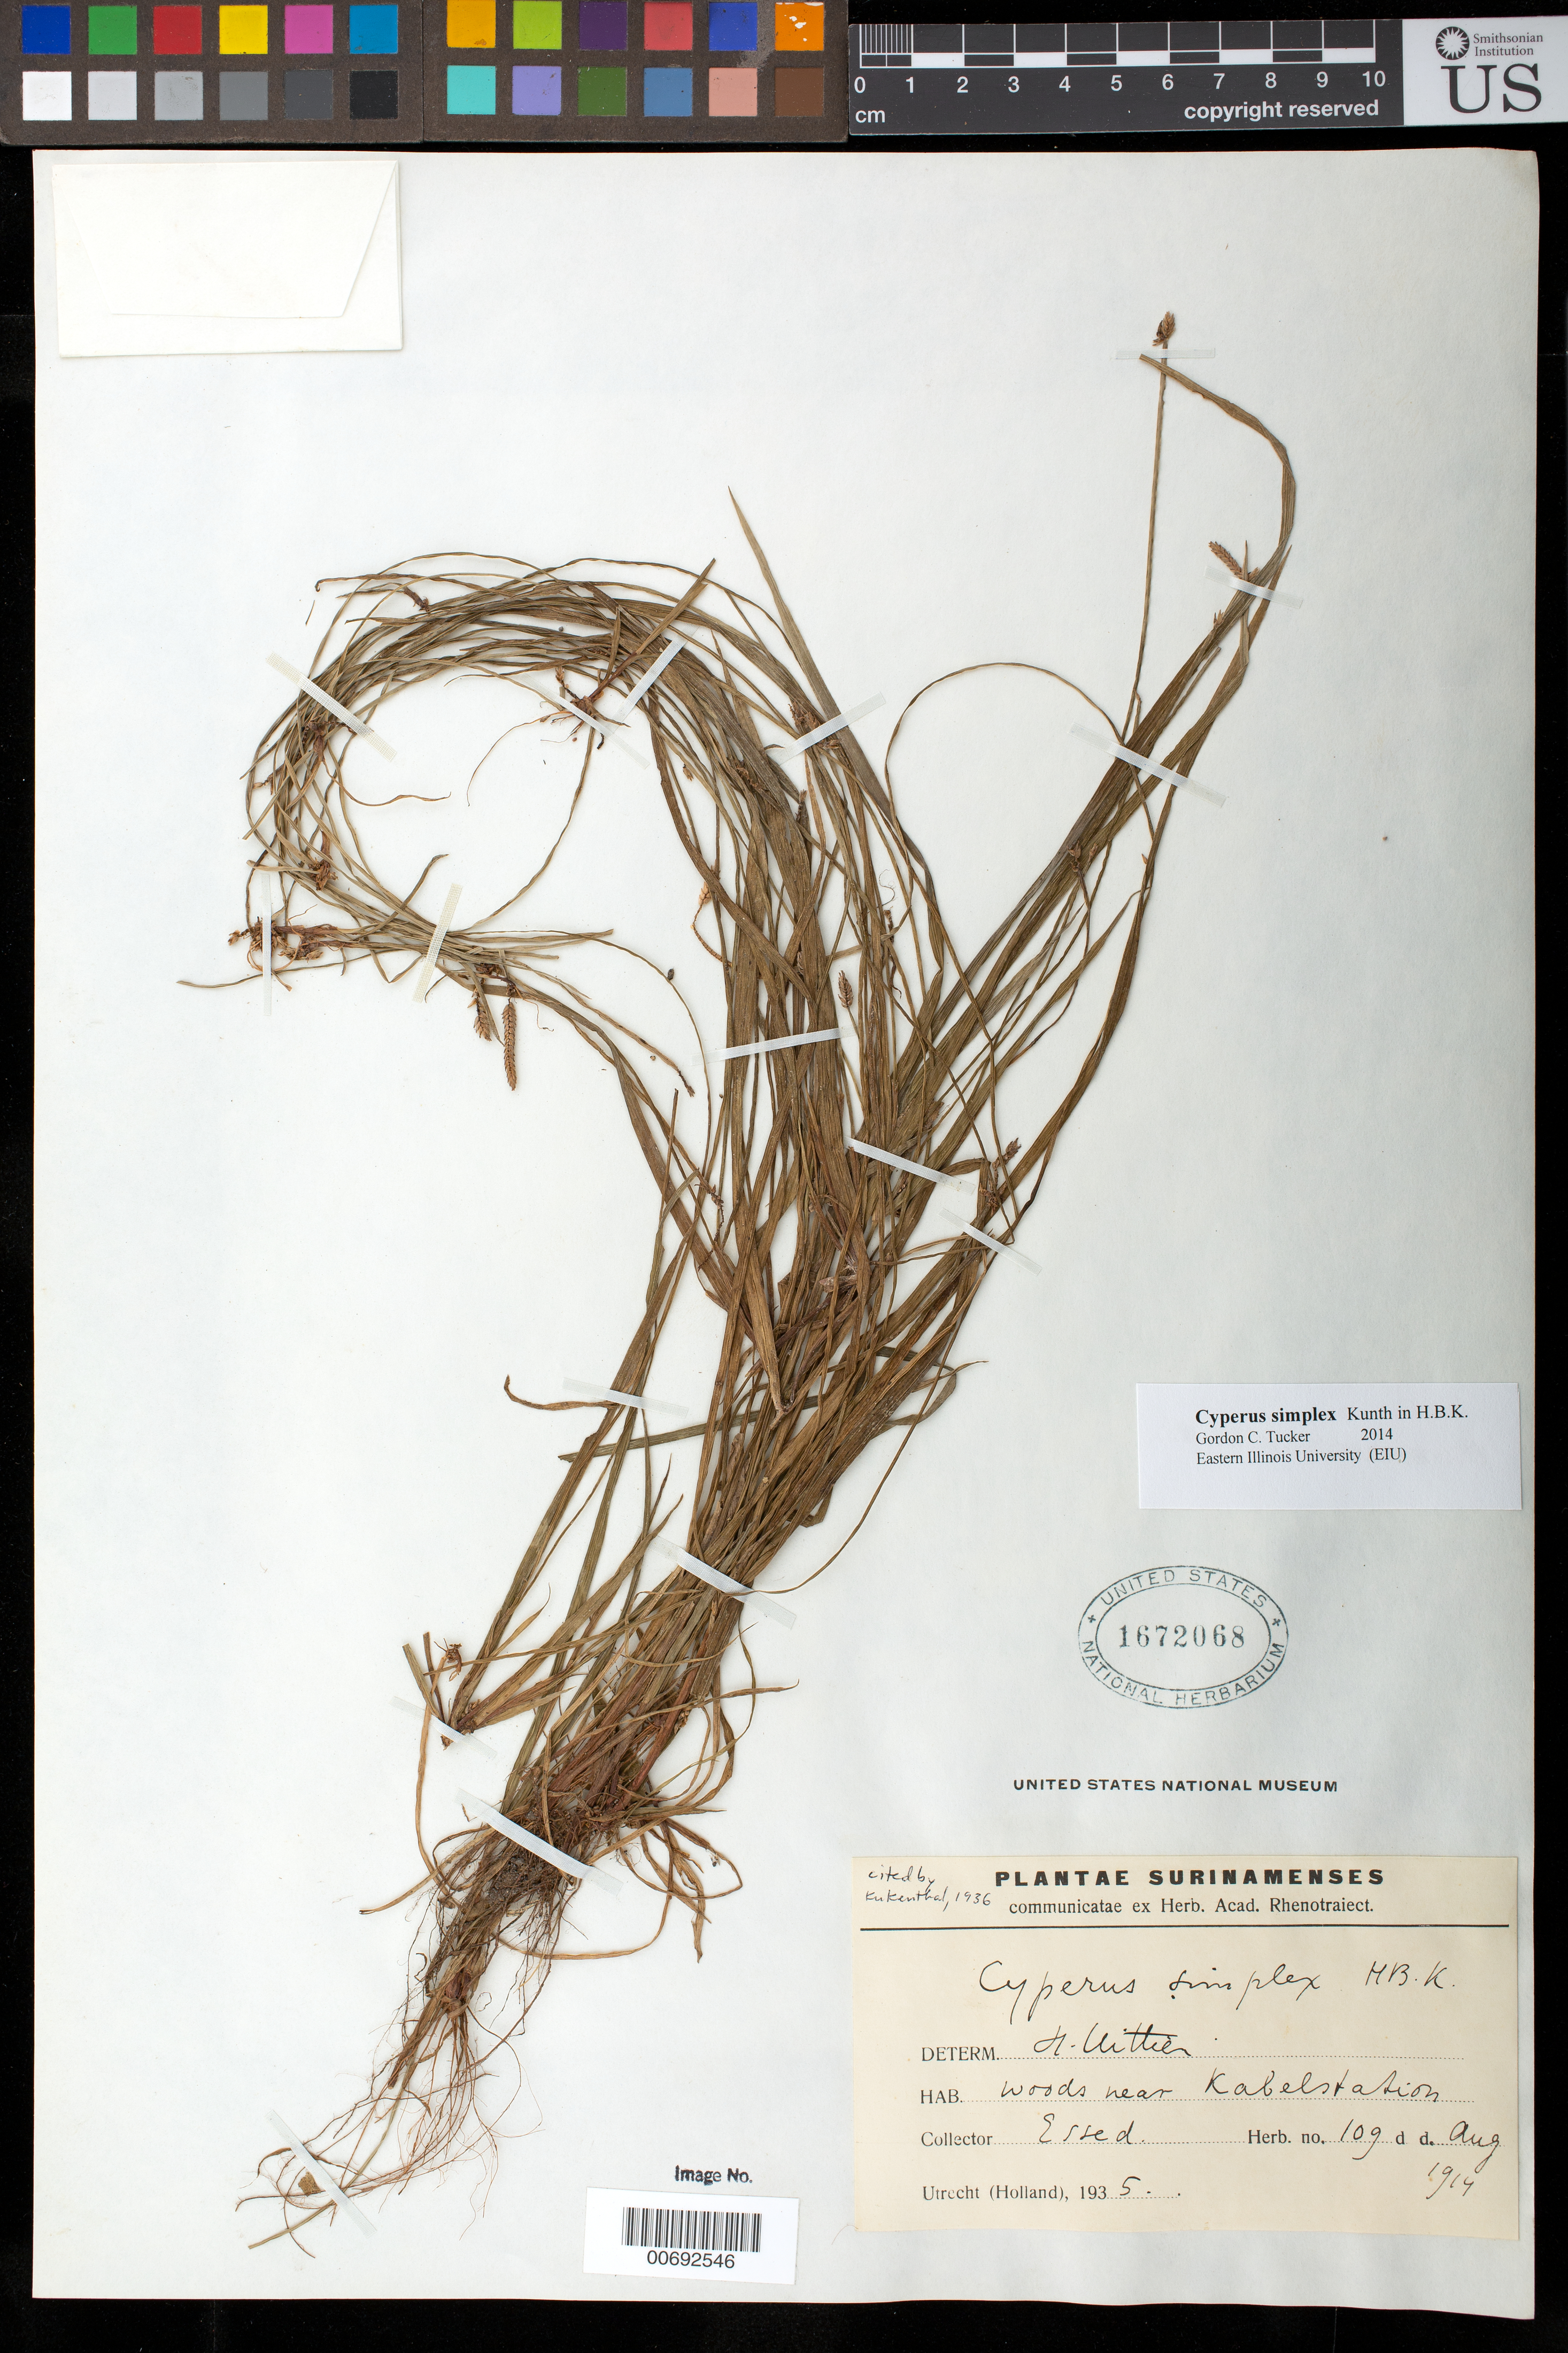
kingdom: Plantae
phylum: Tracheophyta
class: Liliopsida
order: Poales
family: Cyperaceae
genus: Cyperus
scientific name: Cyperus simplex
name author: Kunth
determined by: Tucker, G. C.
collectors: E. Essed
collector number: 109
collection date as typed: Aug-14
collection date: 1914-08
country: Suriname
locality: Kabelstation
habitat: Woods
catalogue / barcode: US 1672068